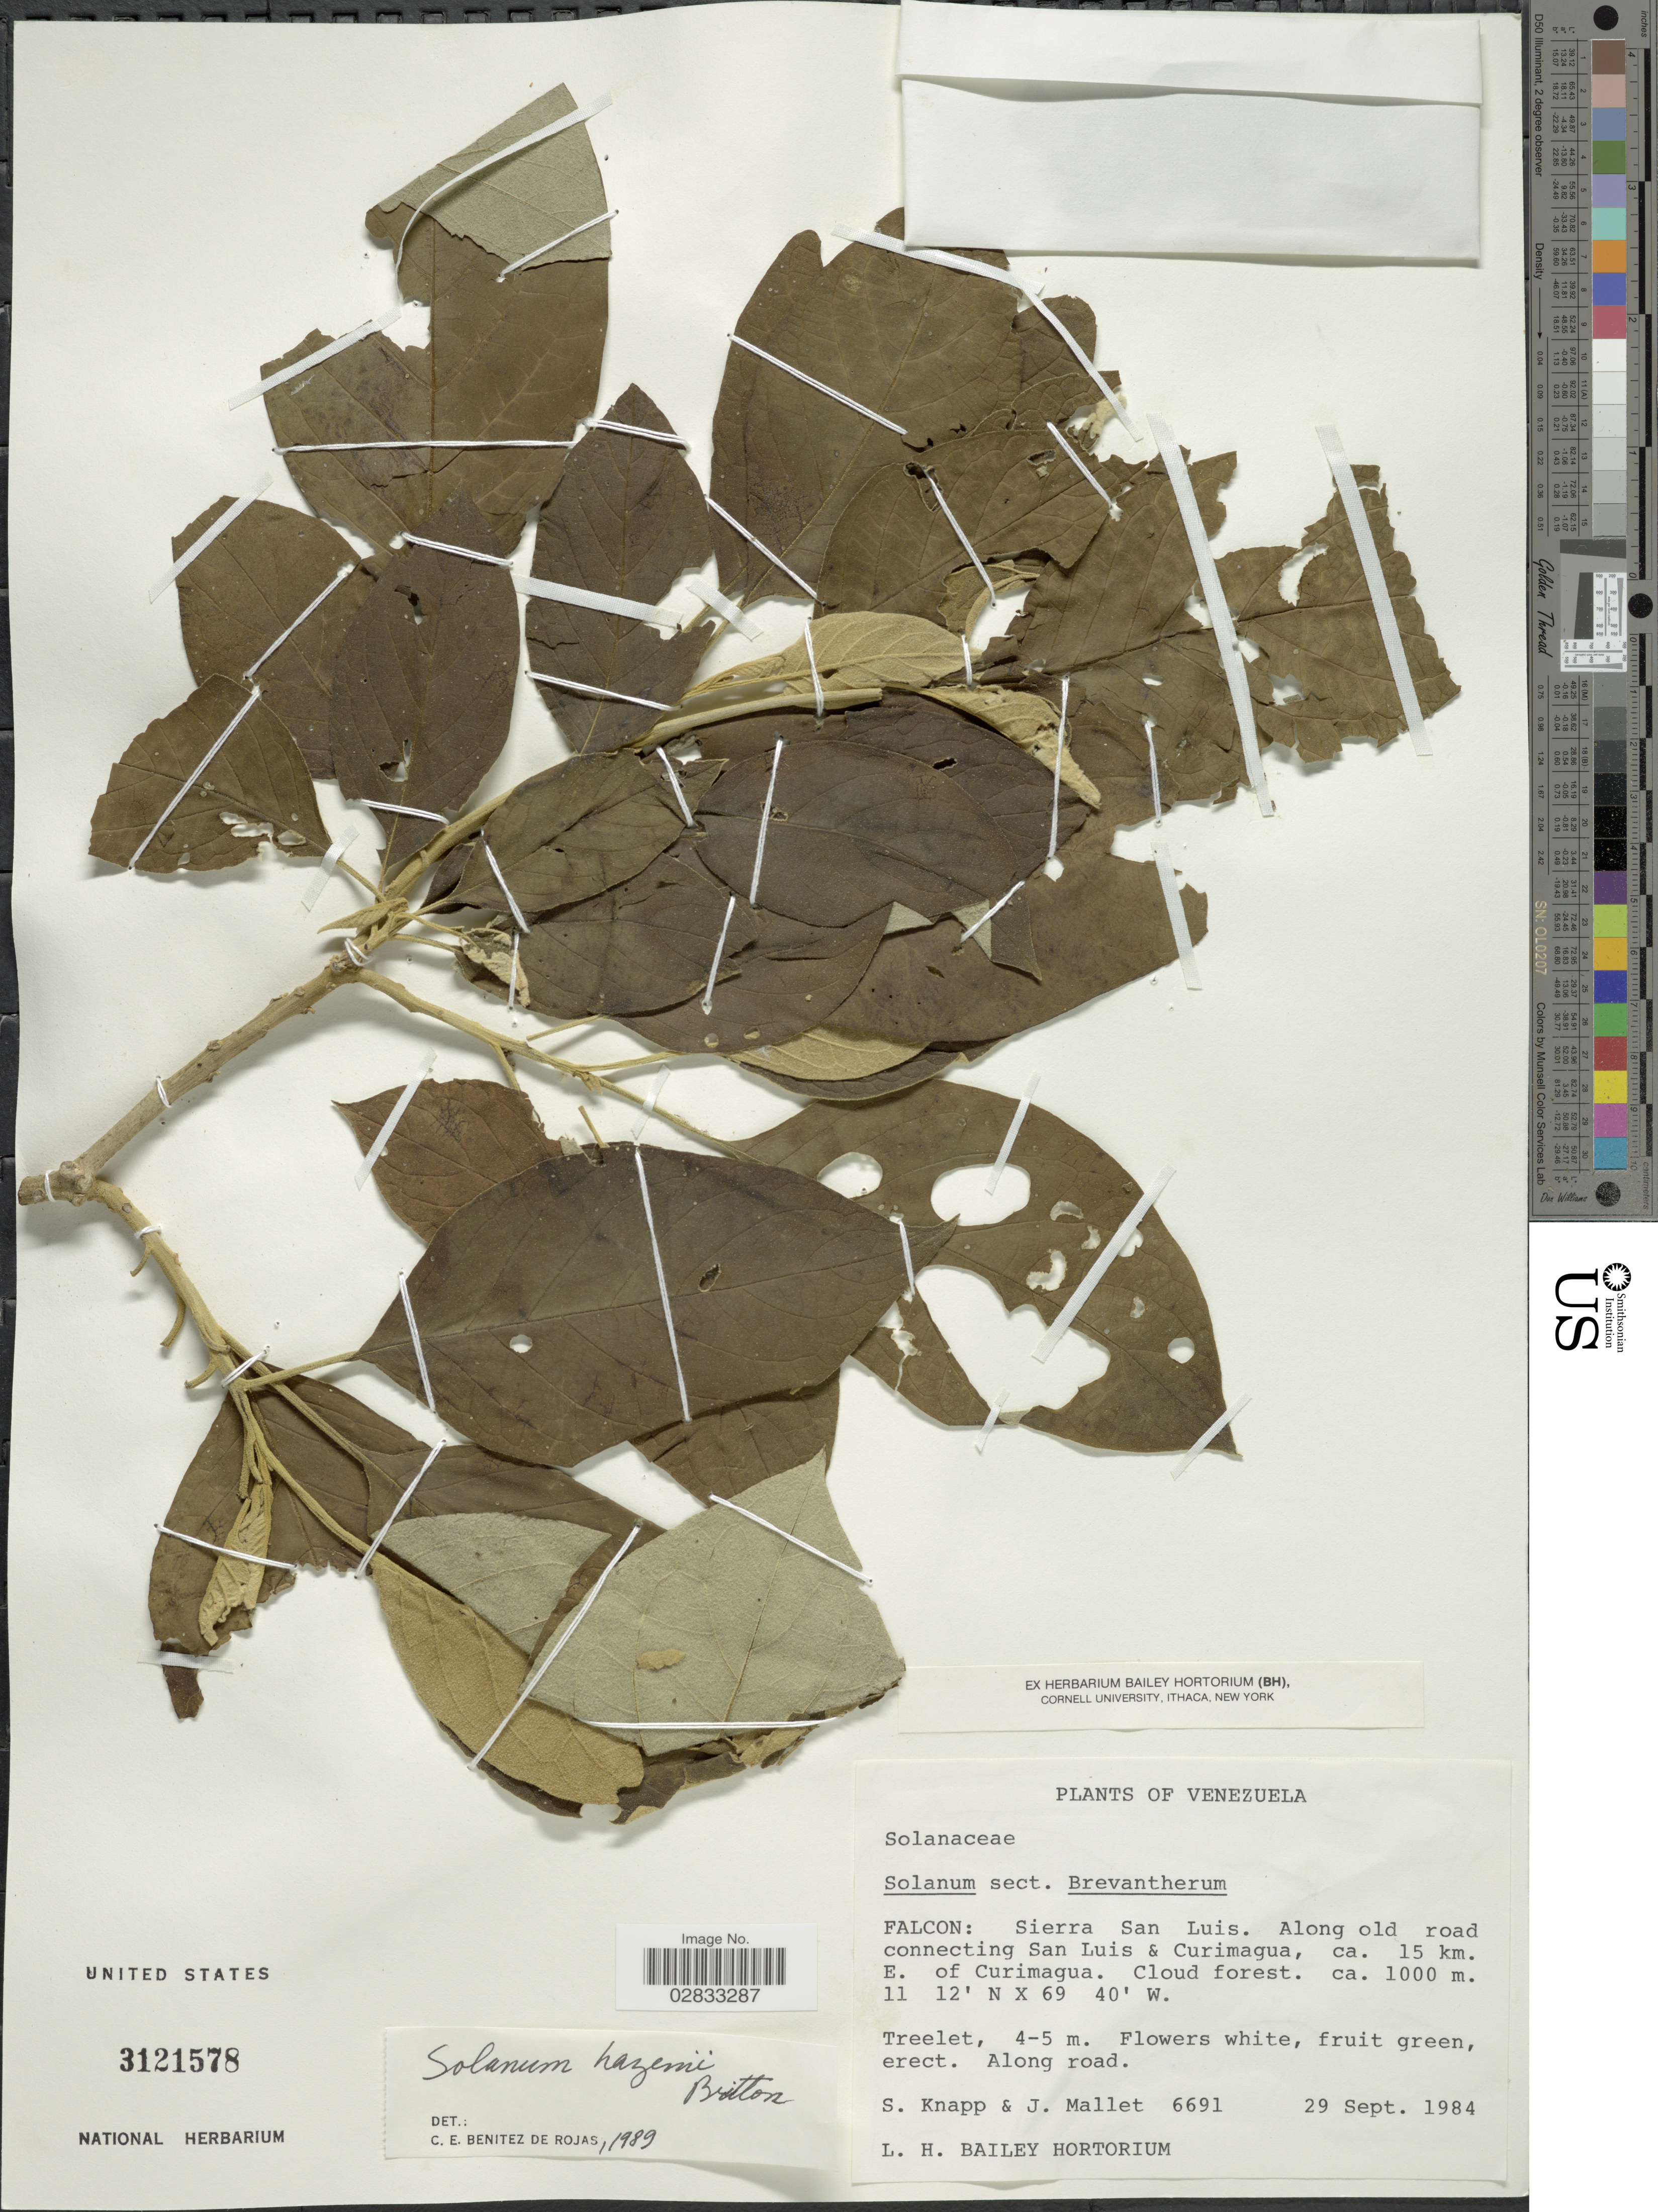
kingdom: Plantae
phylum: Tracheophyta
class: Magnoliopsida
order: Solanales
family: Solanaceae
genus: Solanum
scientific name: Solanum hazenii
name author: Britton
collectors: S. Knapp & J. Mallet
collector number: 6691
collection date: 1984-09-29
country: Venezuela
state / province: Falcón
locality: Sierra San Luis. Along old road connecting San Luis & Curimagua, ca. 15 km. E. of Curimagua.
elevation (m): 1000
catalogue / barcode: US 3121578